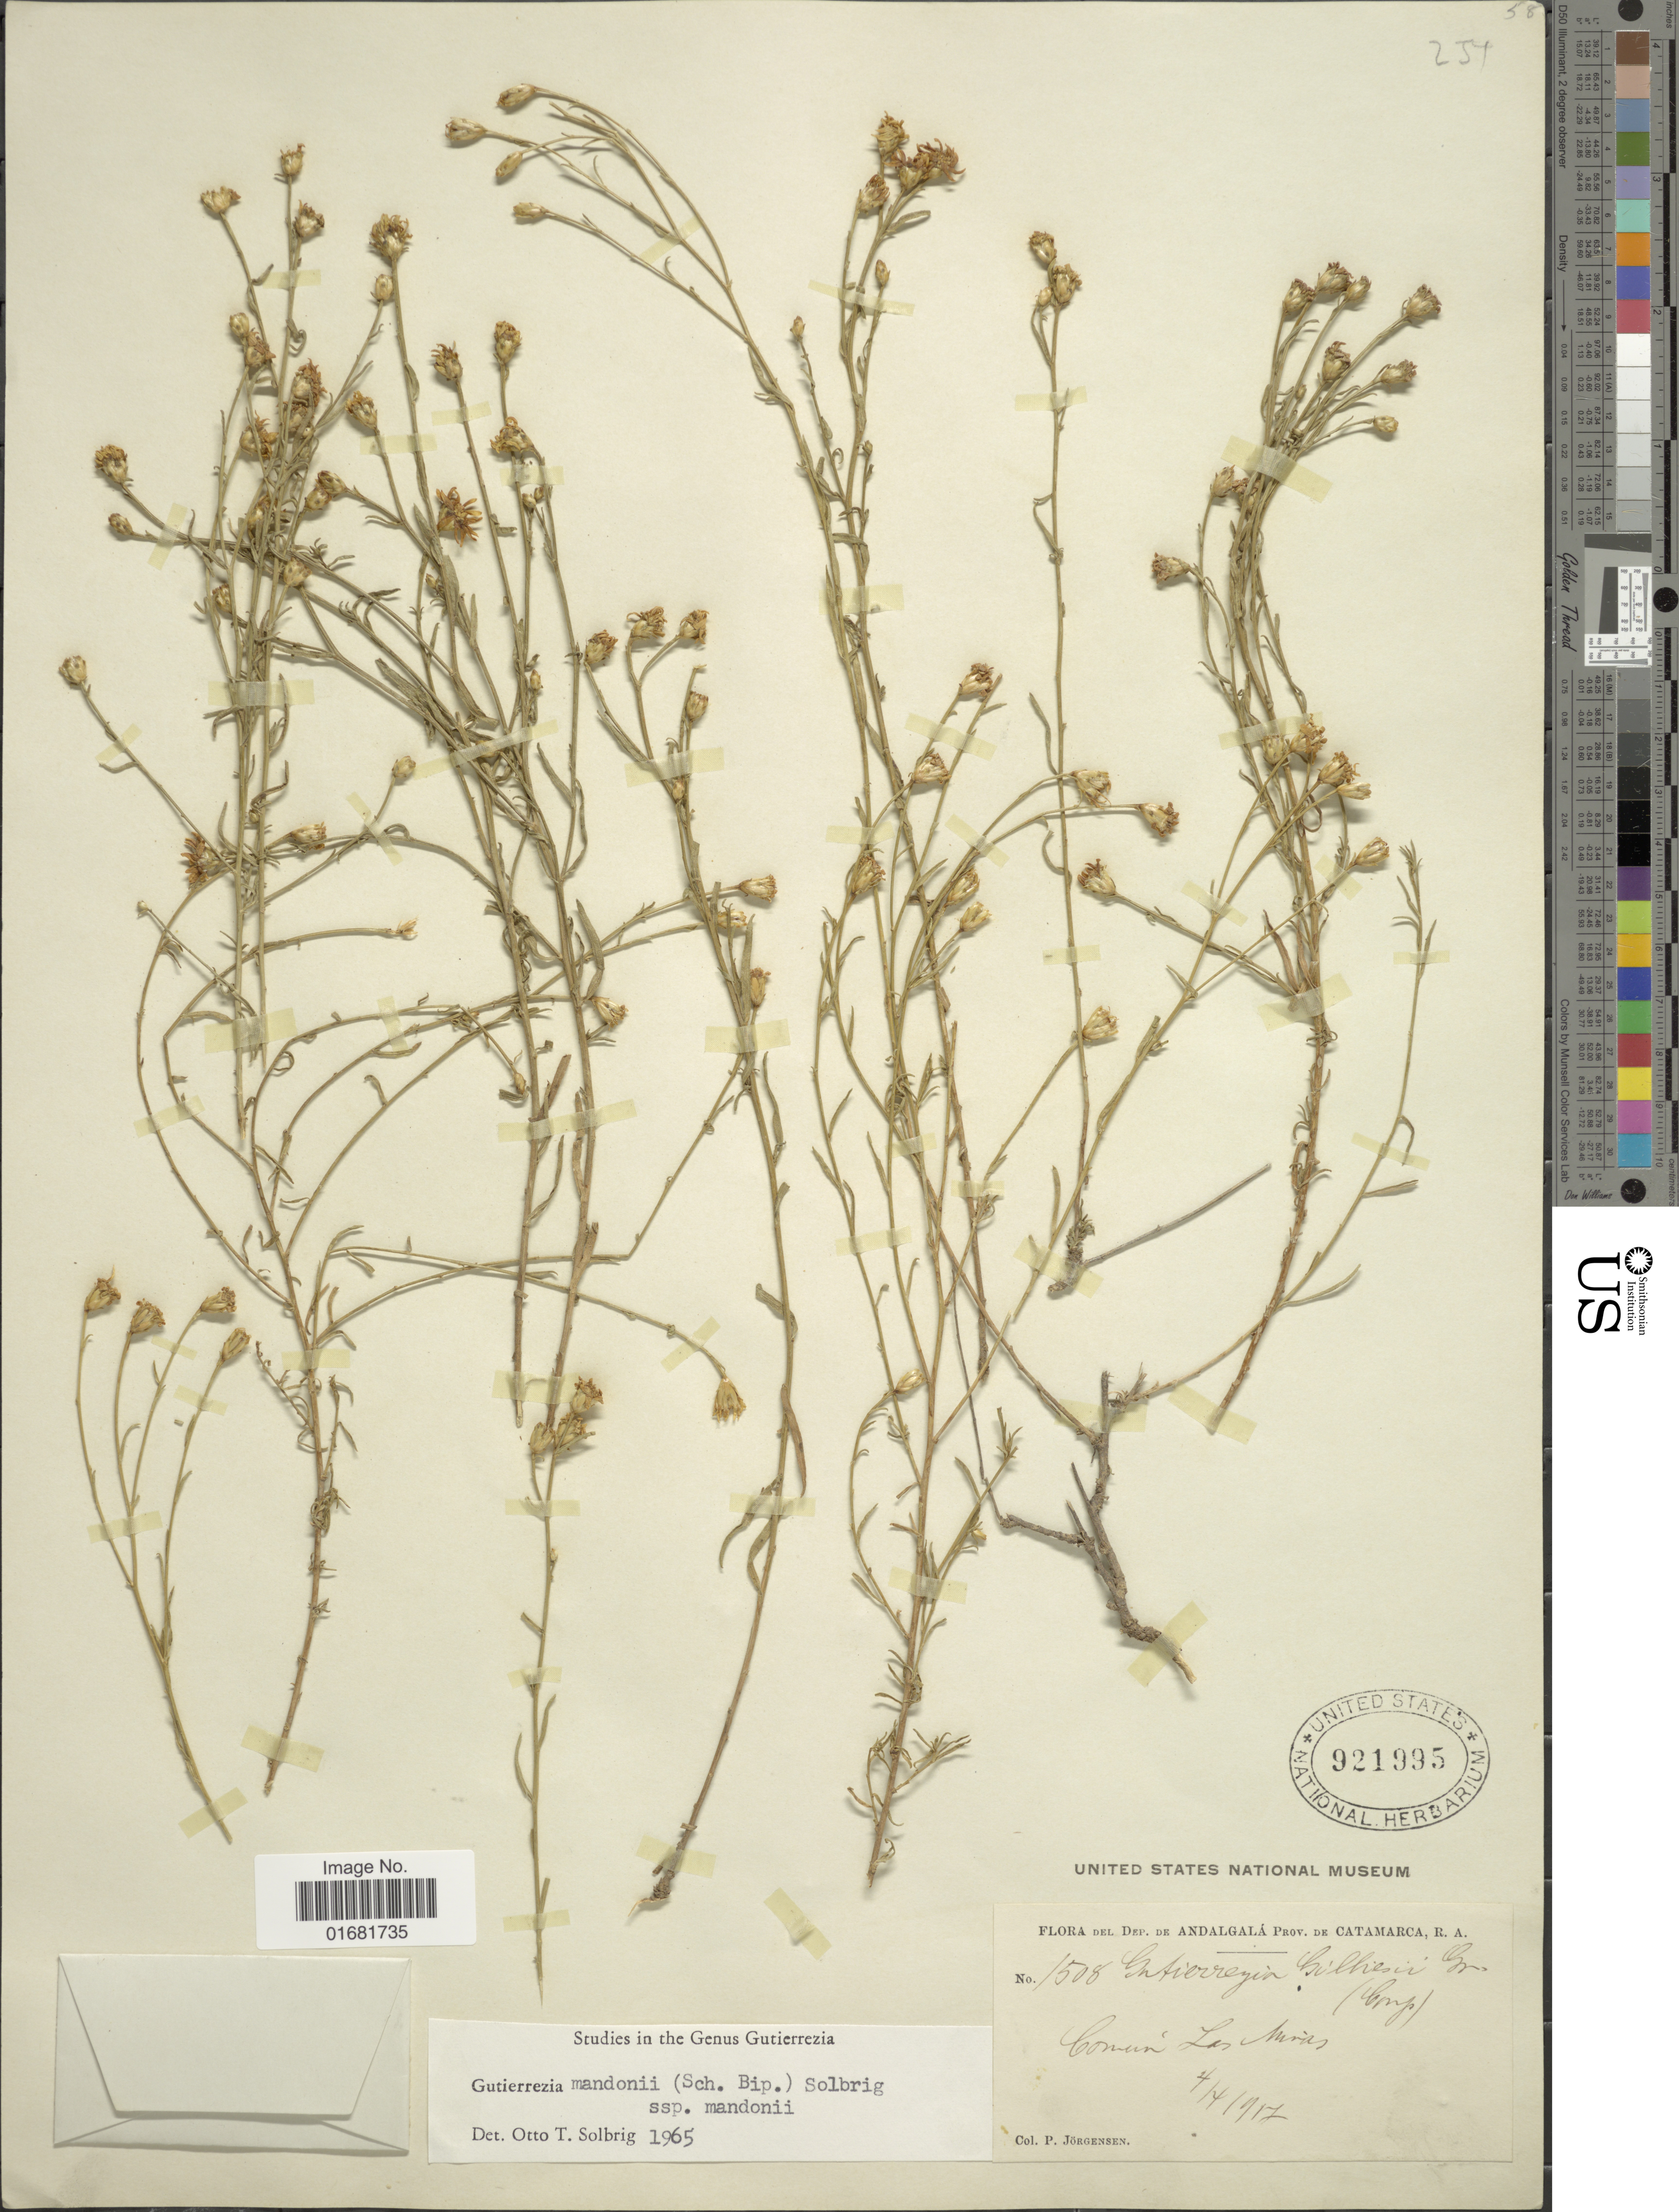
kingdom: Plantae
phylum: Tracheophyta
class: Magnoliopsida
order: Asterales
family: Asteraceae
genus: Gutierrezia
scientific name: Gutierrezia mandonii subsp. mandonii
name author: (Sch. Bip.) Solbrig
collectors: P. Jörgensen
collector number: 1508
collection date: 1917-04-04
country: Argentina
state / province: Catamarca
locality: Dep. de Andalgalá. Comun Las Muras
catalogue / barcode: US 921995